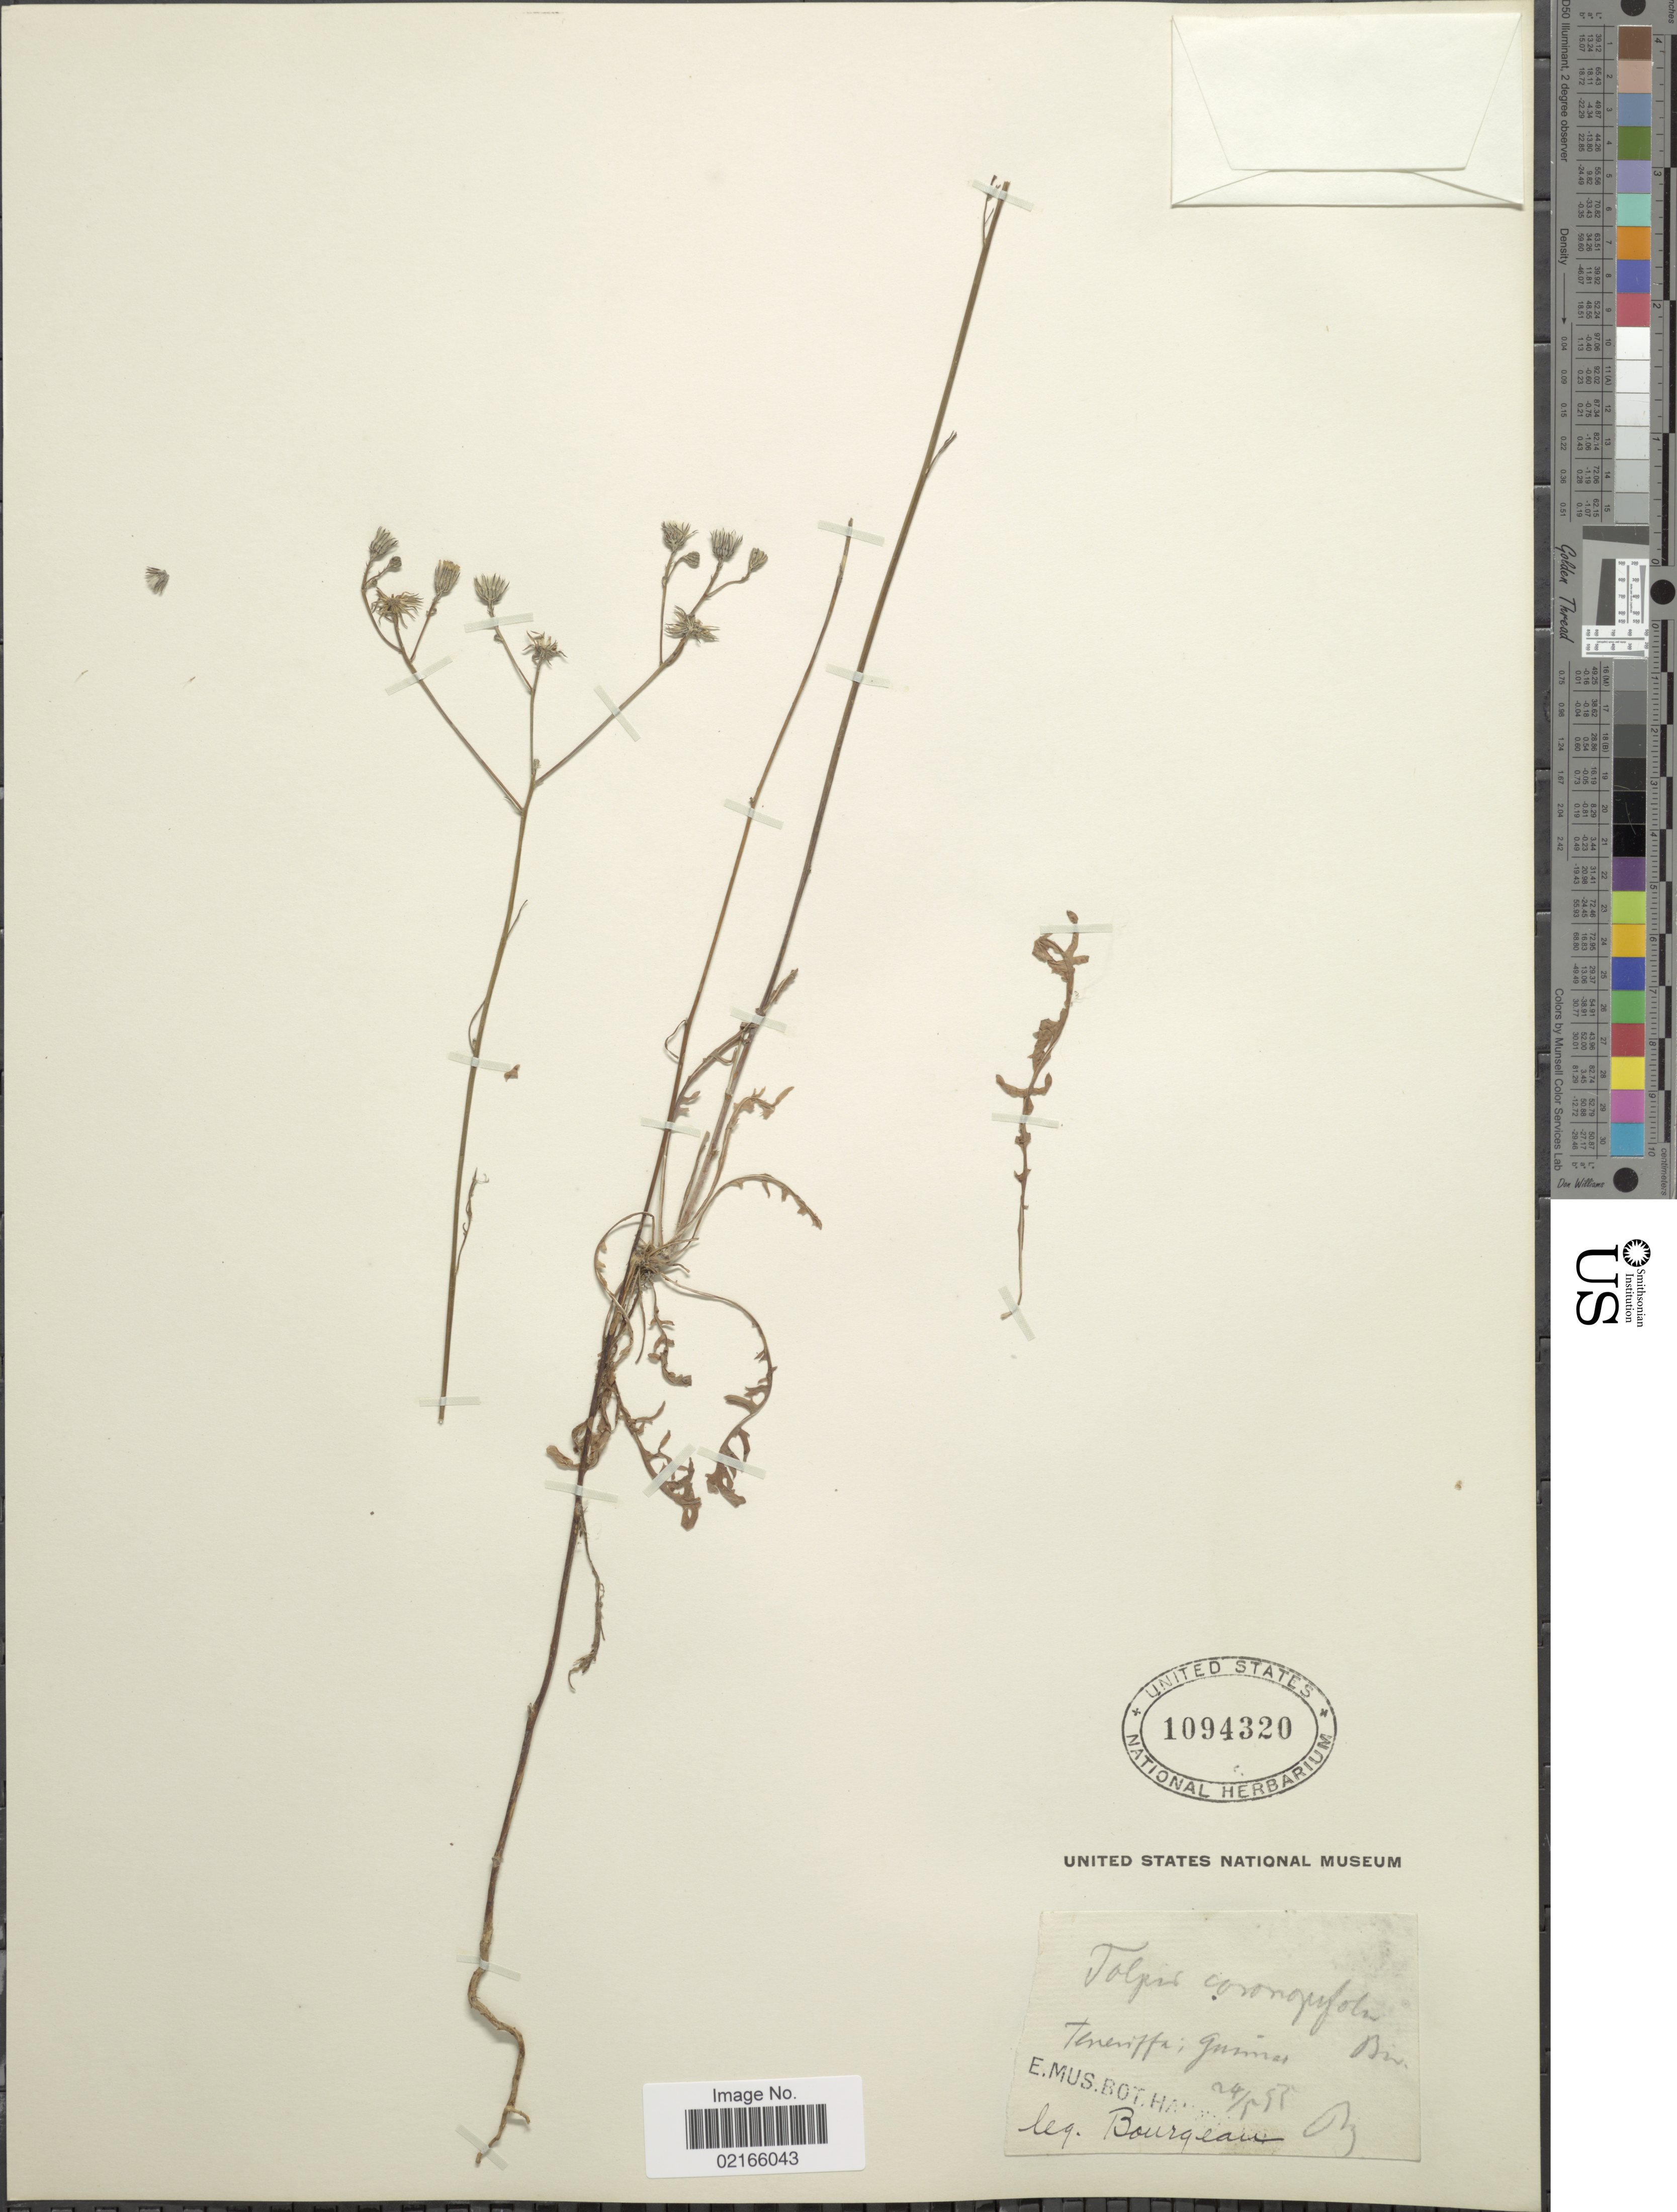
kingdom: Plantae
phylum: Tracheophyta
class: Magnoliopsida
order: Asterales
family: Asteraceae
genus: Tolpis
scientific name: Tolpis coronopifolia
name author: (Desf.) Biv.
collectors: -. Bourgeau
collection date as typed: Transcribed d/m/y: 24/5/97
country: Spain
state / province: Canarias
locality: Teneriffe: Güimar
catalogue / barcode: US 1094320